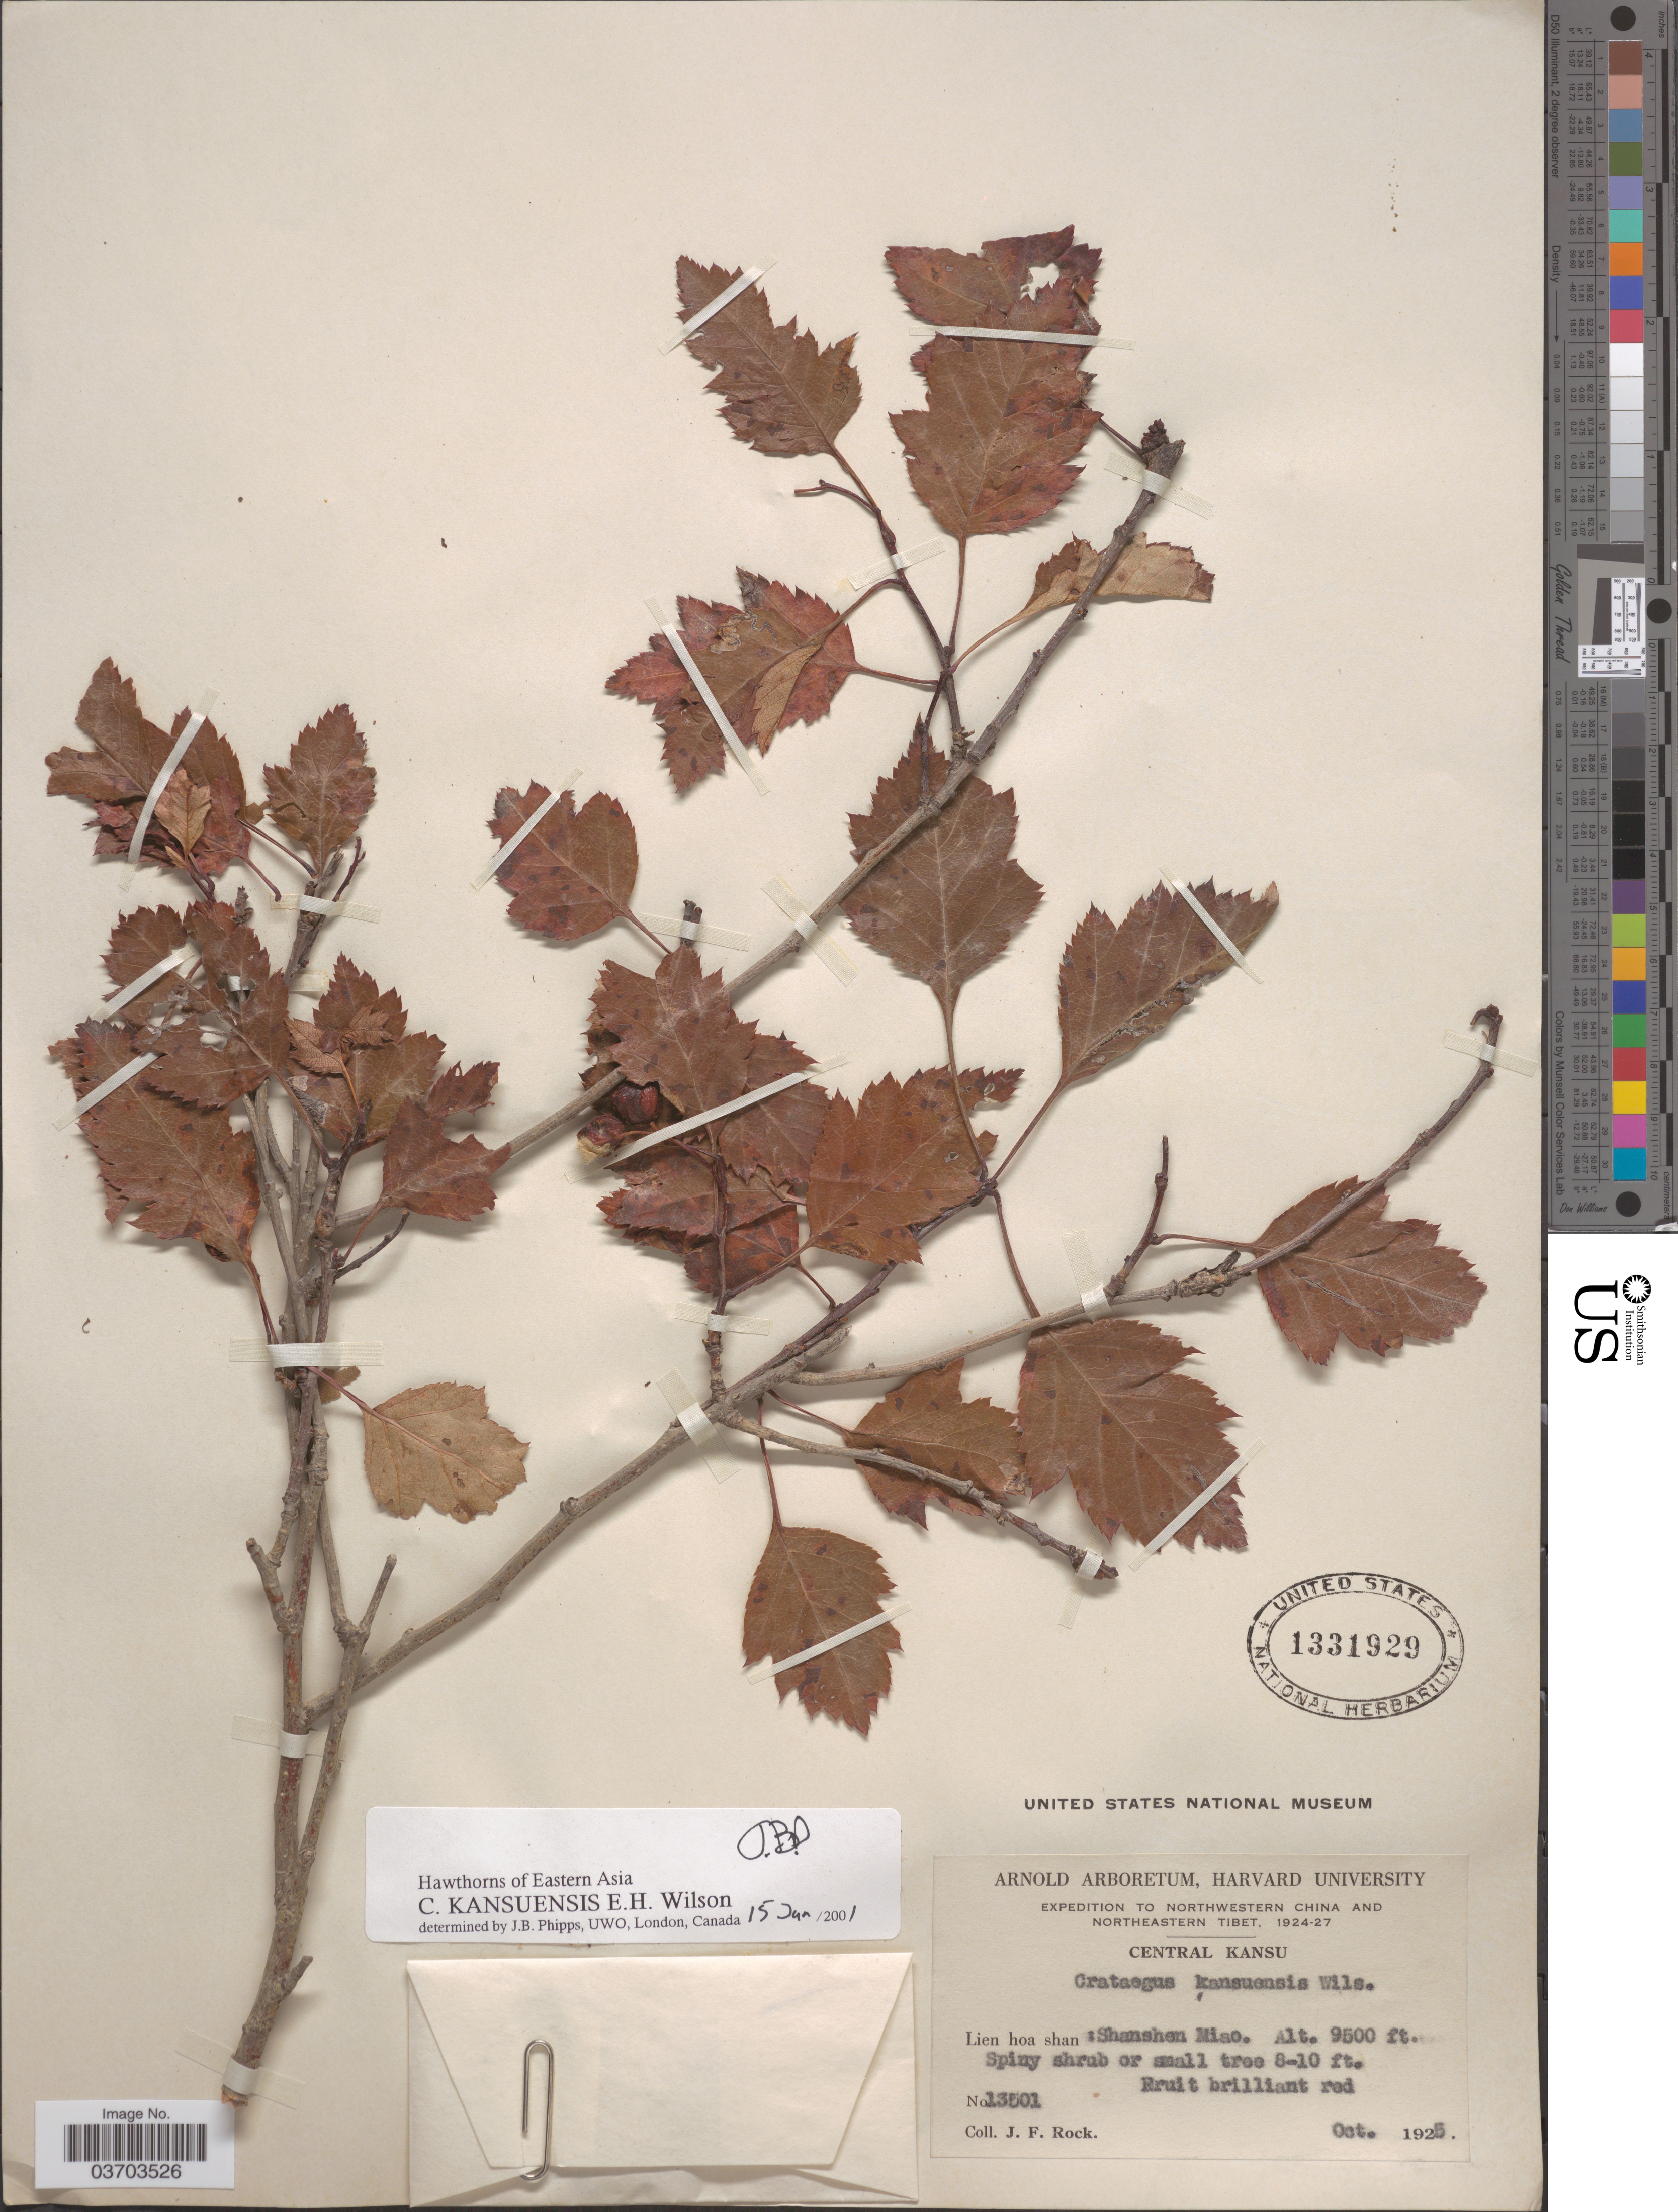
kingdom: Plantae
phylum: Tracheophyta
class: Magnoliopsida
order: Rosales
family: Rosaceae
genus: Crataegus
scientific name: Crataegus kansuensis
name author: E.H. Wilson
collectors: J. Rock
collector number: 13501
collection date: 1925-10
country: China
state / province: Gansu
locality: Northwestern China, Central Kansu. Lien hoa shan: Shanshen Miao.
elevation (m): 2896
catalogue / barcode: US 1331929